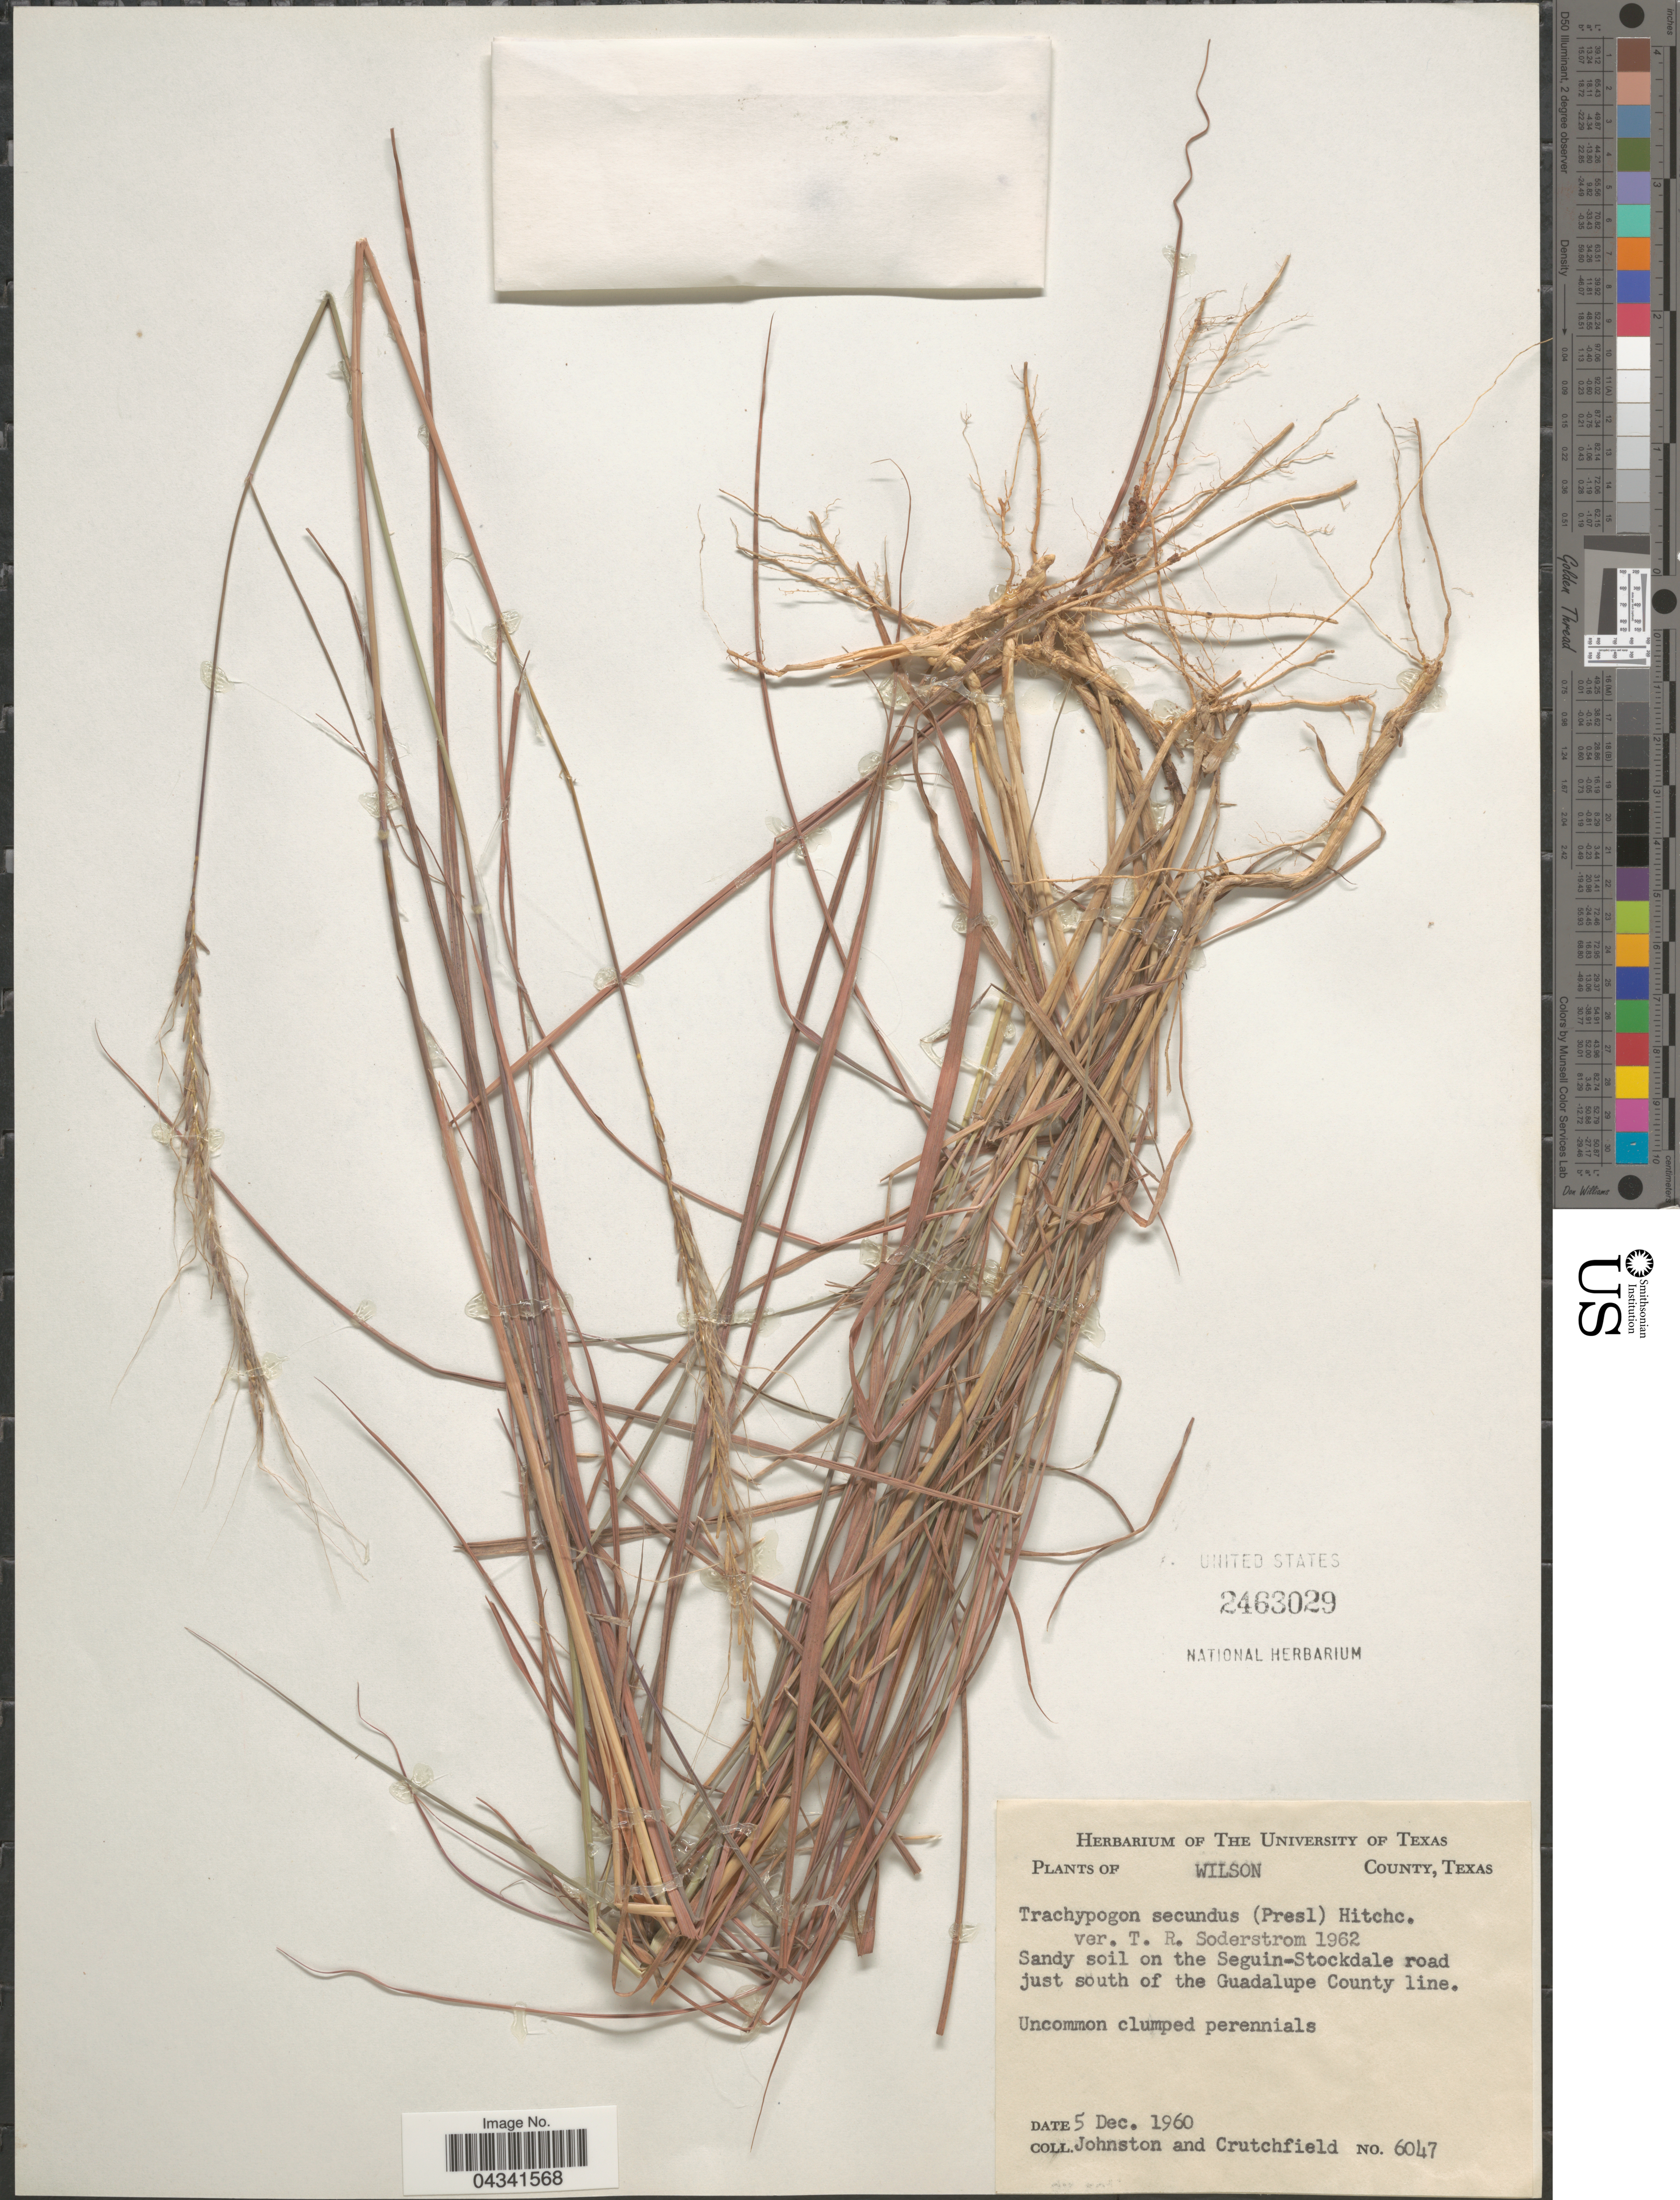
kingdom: Plantae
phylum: Tracheophyta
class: Liliopsida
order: Poales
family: Poaceae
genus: Trachypogon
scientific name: Trachypogon spicatus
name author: (L. f.) Kuntze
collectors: Johnston, -- & Crutchfield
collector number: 6047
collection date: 1960-12-05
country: United States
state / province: Texas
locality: Wilson County. Sandy soil on the Seguin-Stockdale road just south of the Guadalupe County Line.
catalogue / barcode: US 2463029